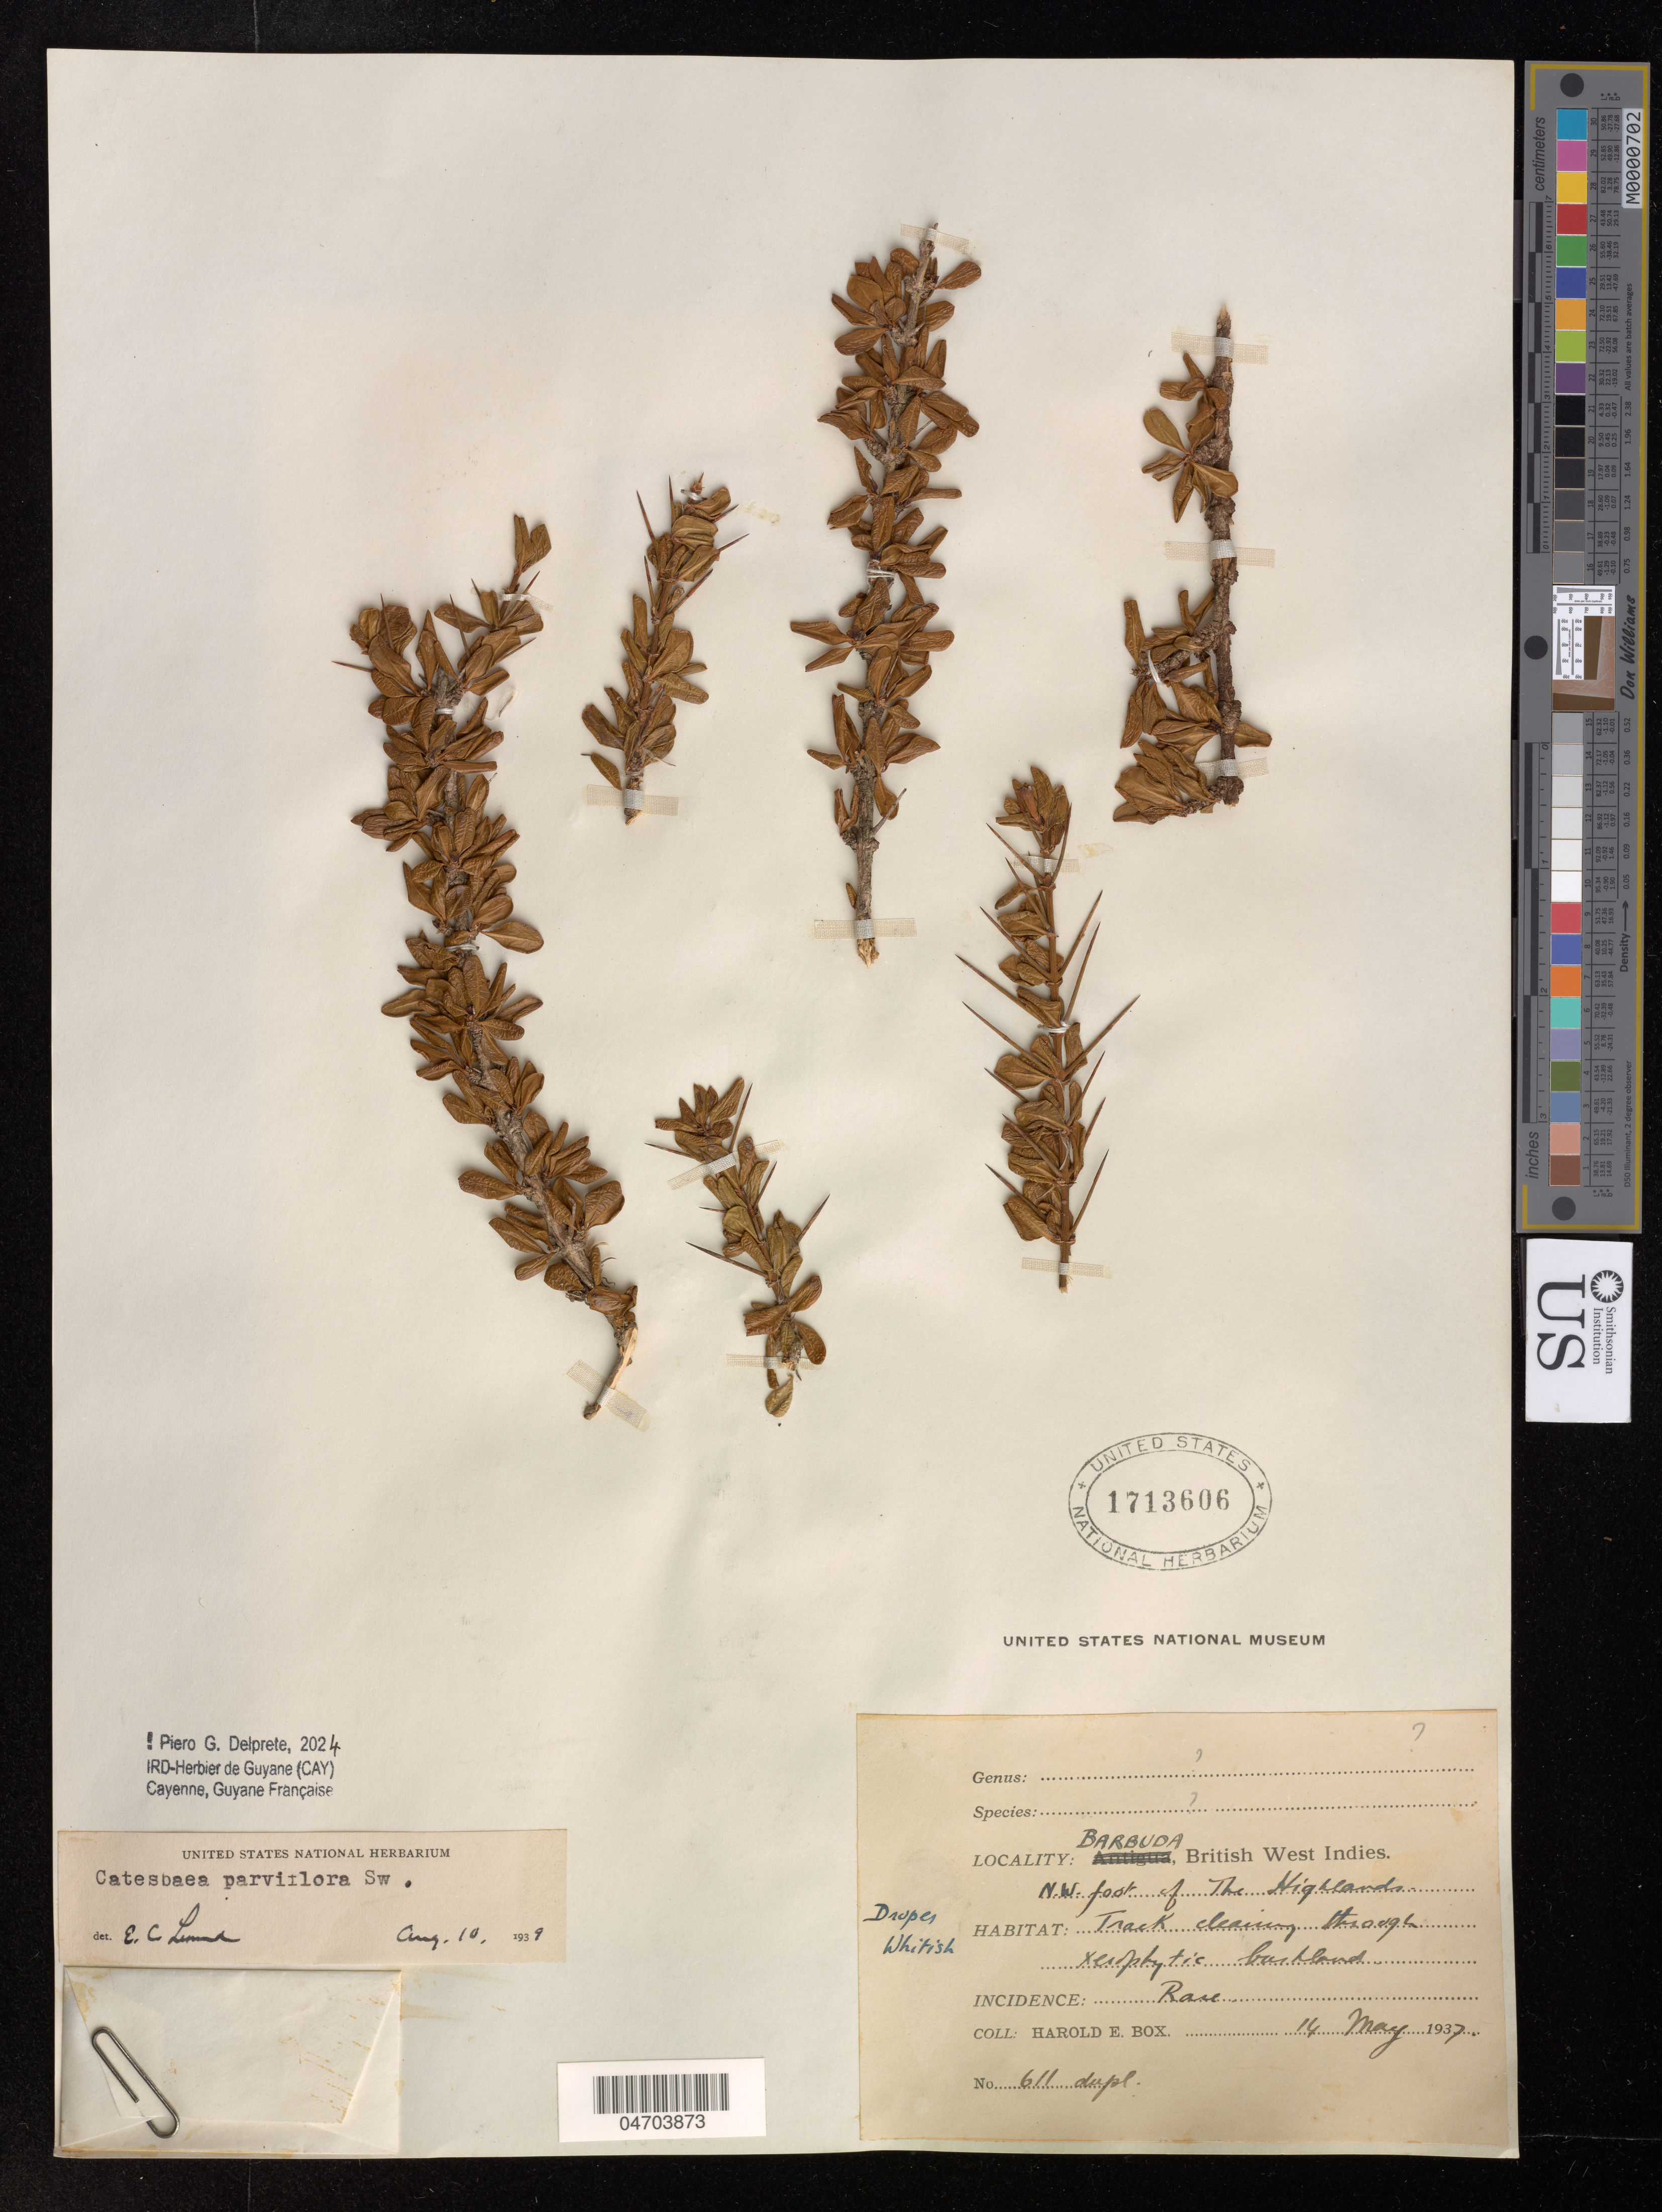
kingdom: Plantae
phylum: Tracheophyta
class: Magnoliopsida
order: Gentianales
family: Rubiaceae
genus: Catesbaea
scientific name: Catesbaea parviflora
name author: Sw.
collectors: H. E. Box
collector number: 611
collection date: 1937-05-14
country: Antigua and Barbuda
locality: NW foot of the Highlands.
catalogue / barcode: US 1713606